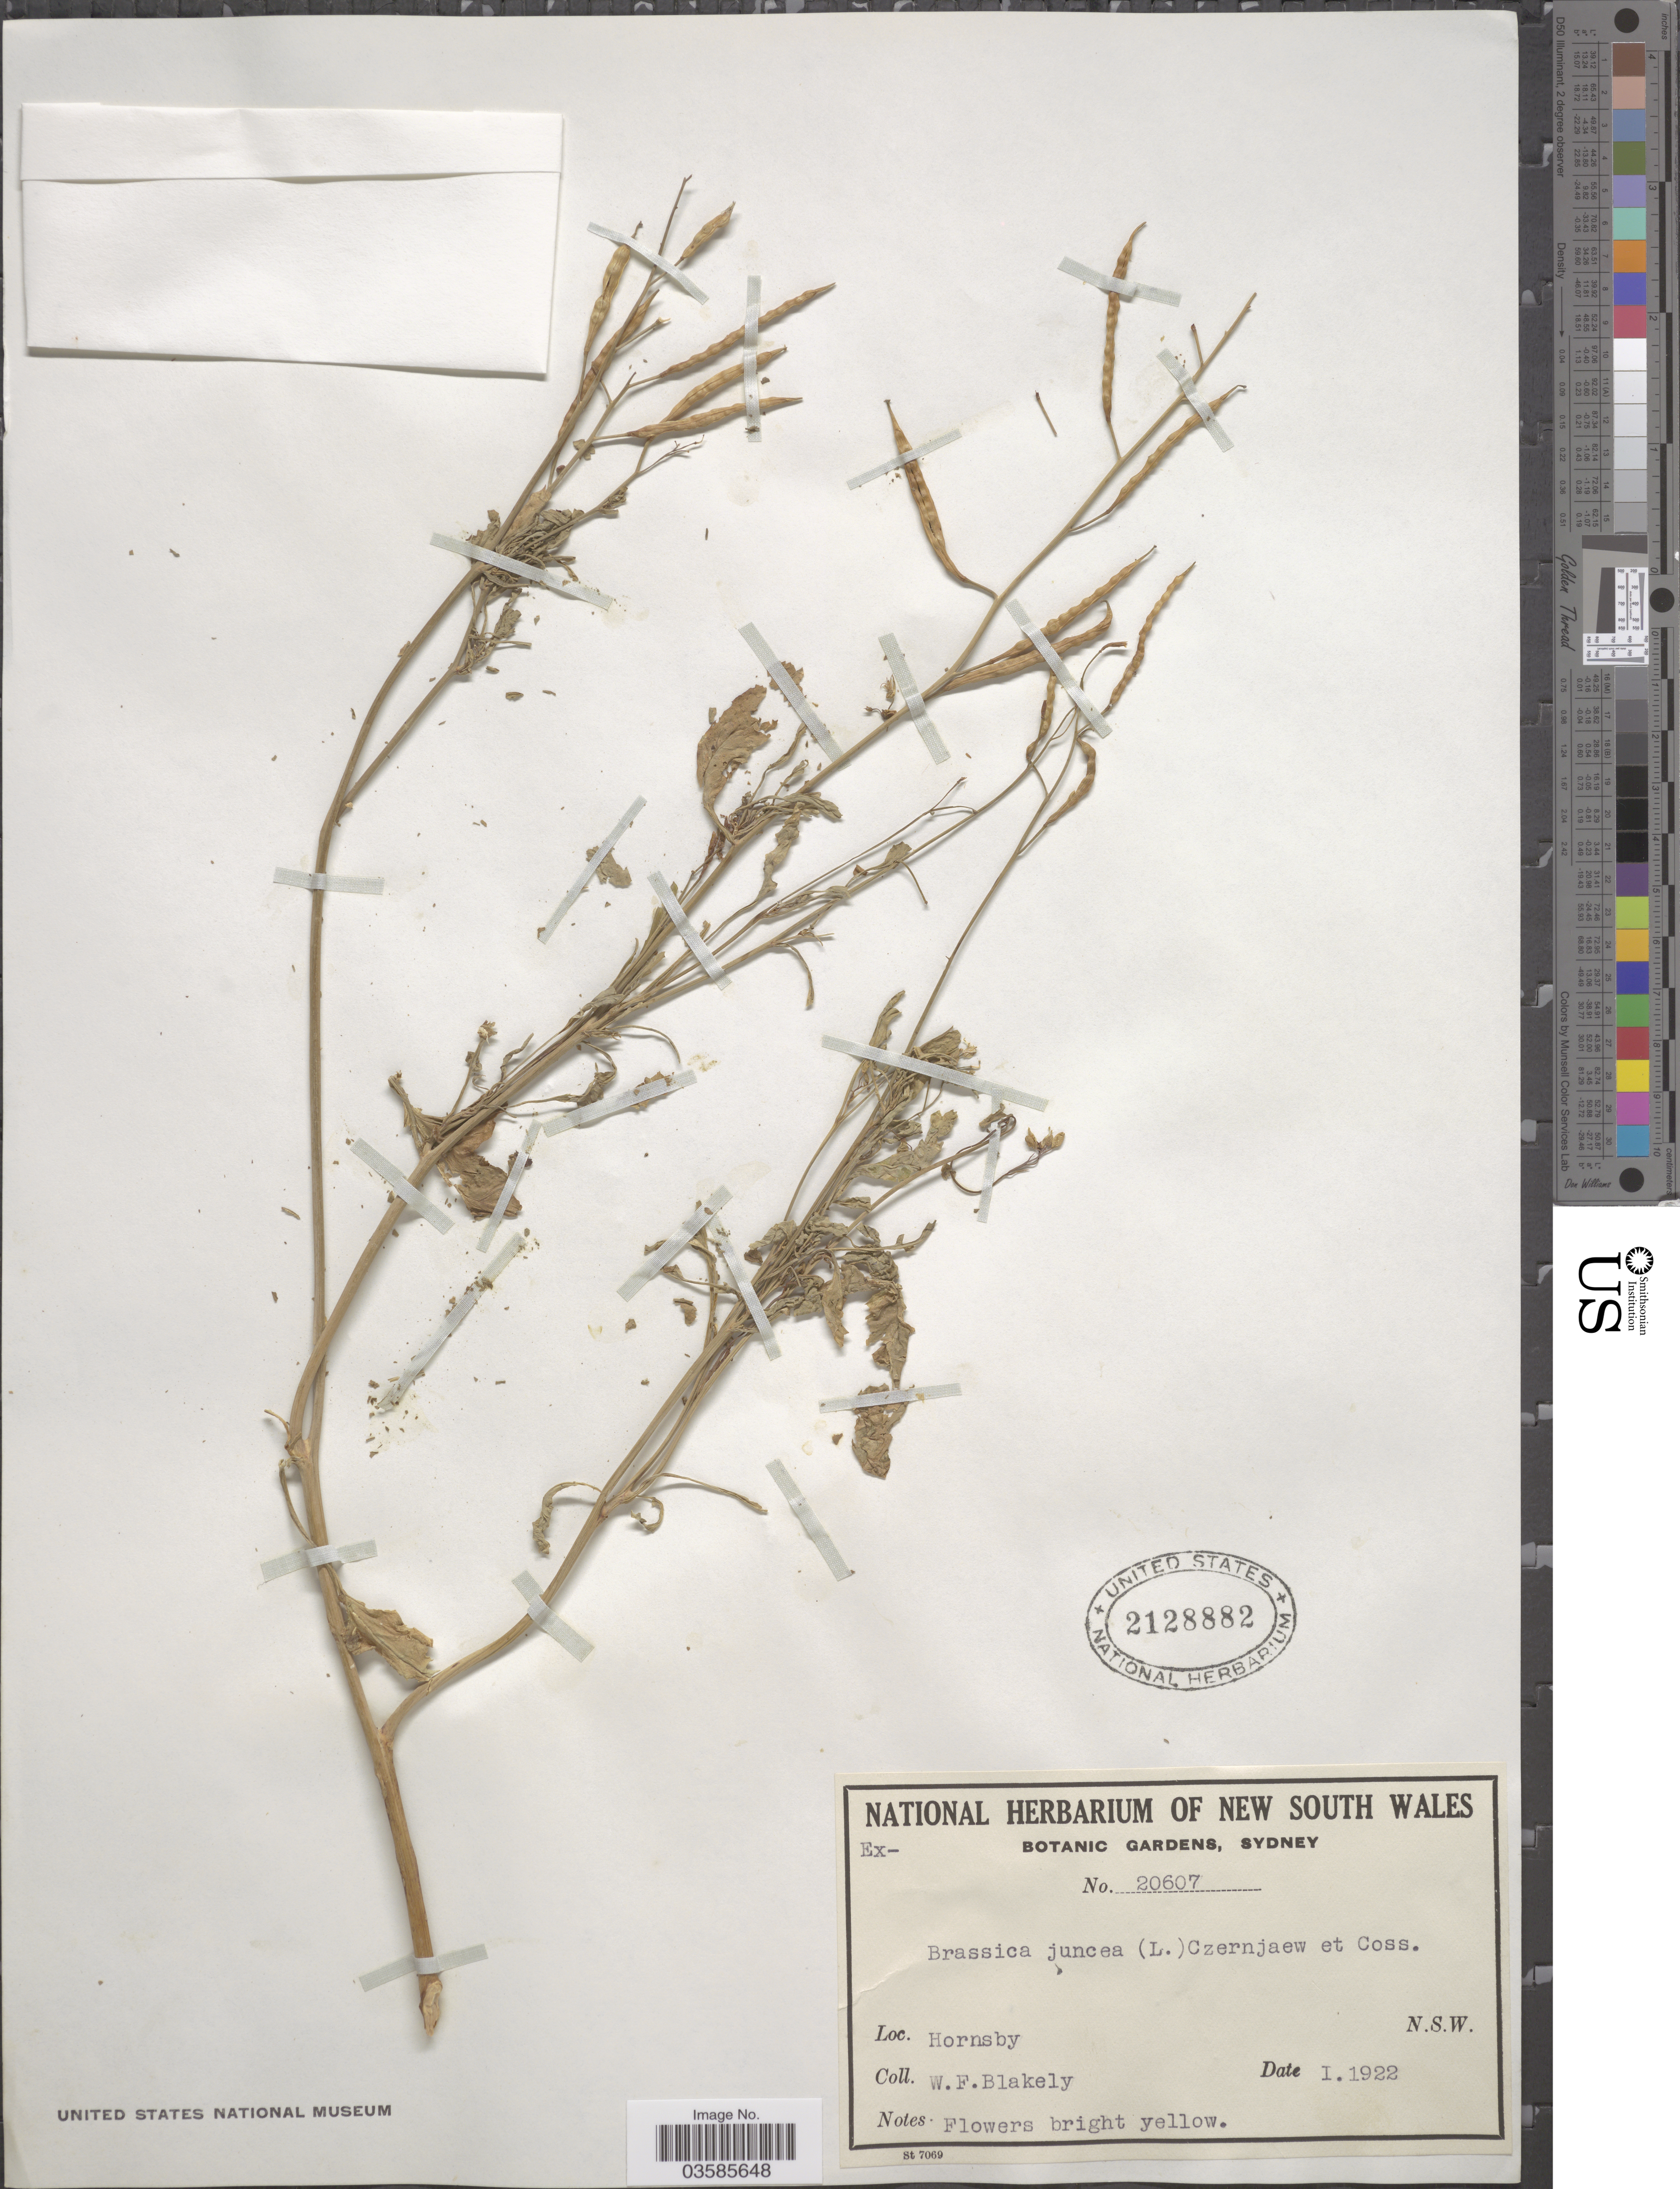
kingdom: Plantae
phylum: Tracheophyta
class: Magnoliopsida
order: Brassicales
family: Brassicaceae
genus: Brassica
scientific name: Brassica juncea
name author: (L.) Czern.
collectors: W. Blakely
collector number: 20607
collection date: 1922-01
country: Australia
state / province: New South Wales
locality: Hornsby; N.S.W.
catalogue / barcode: US 2128882